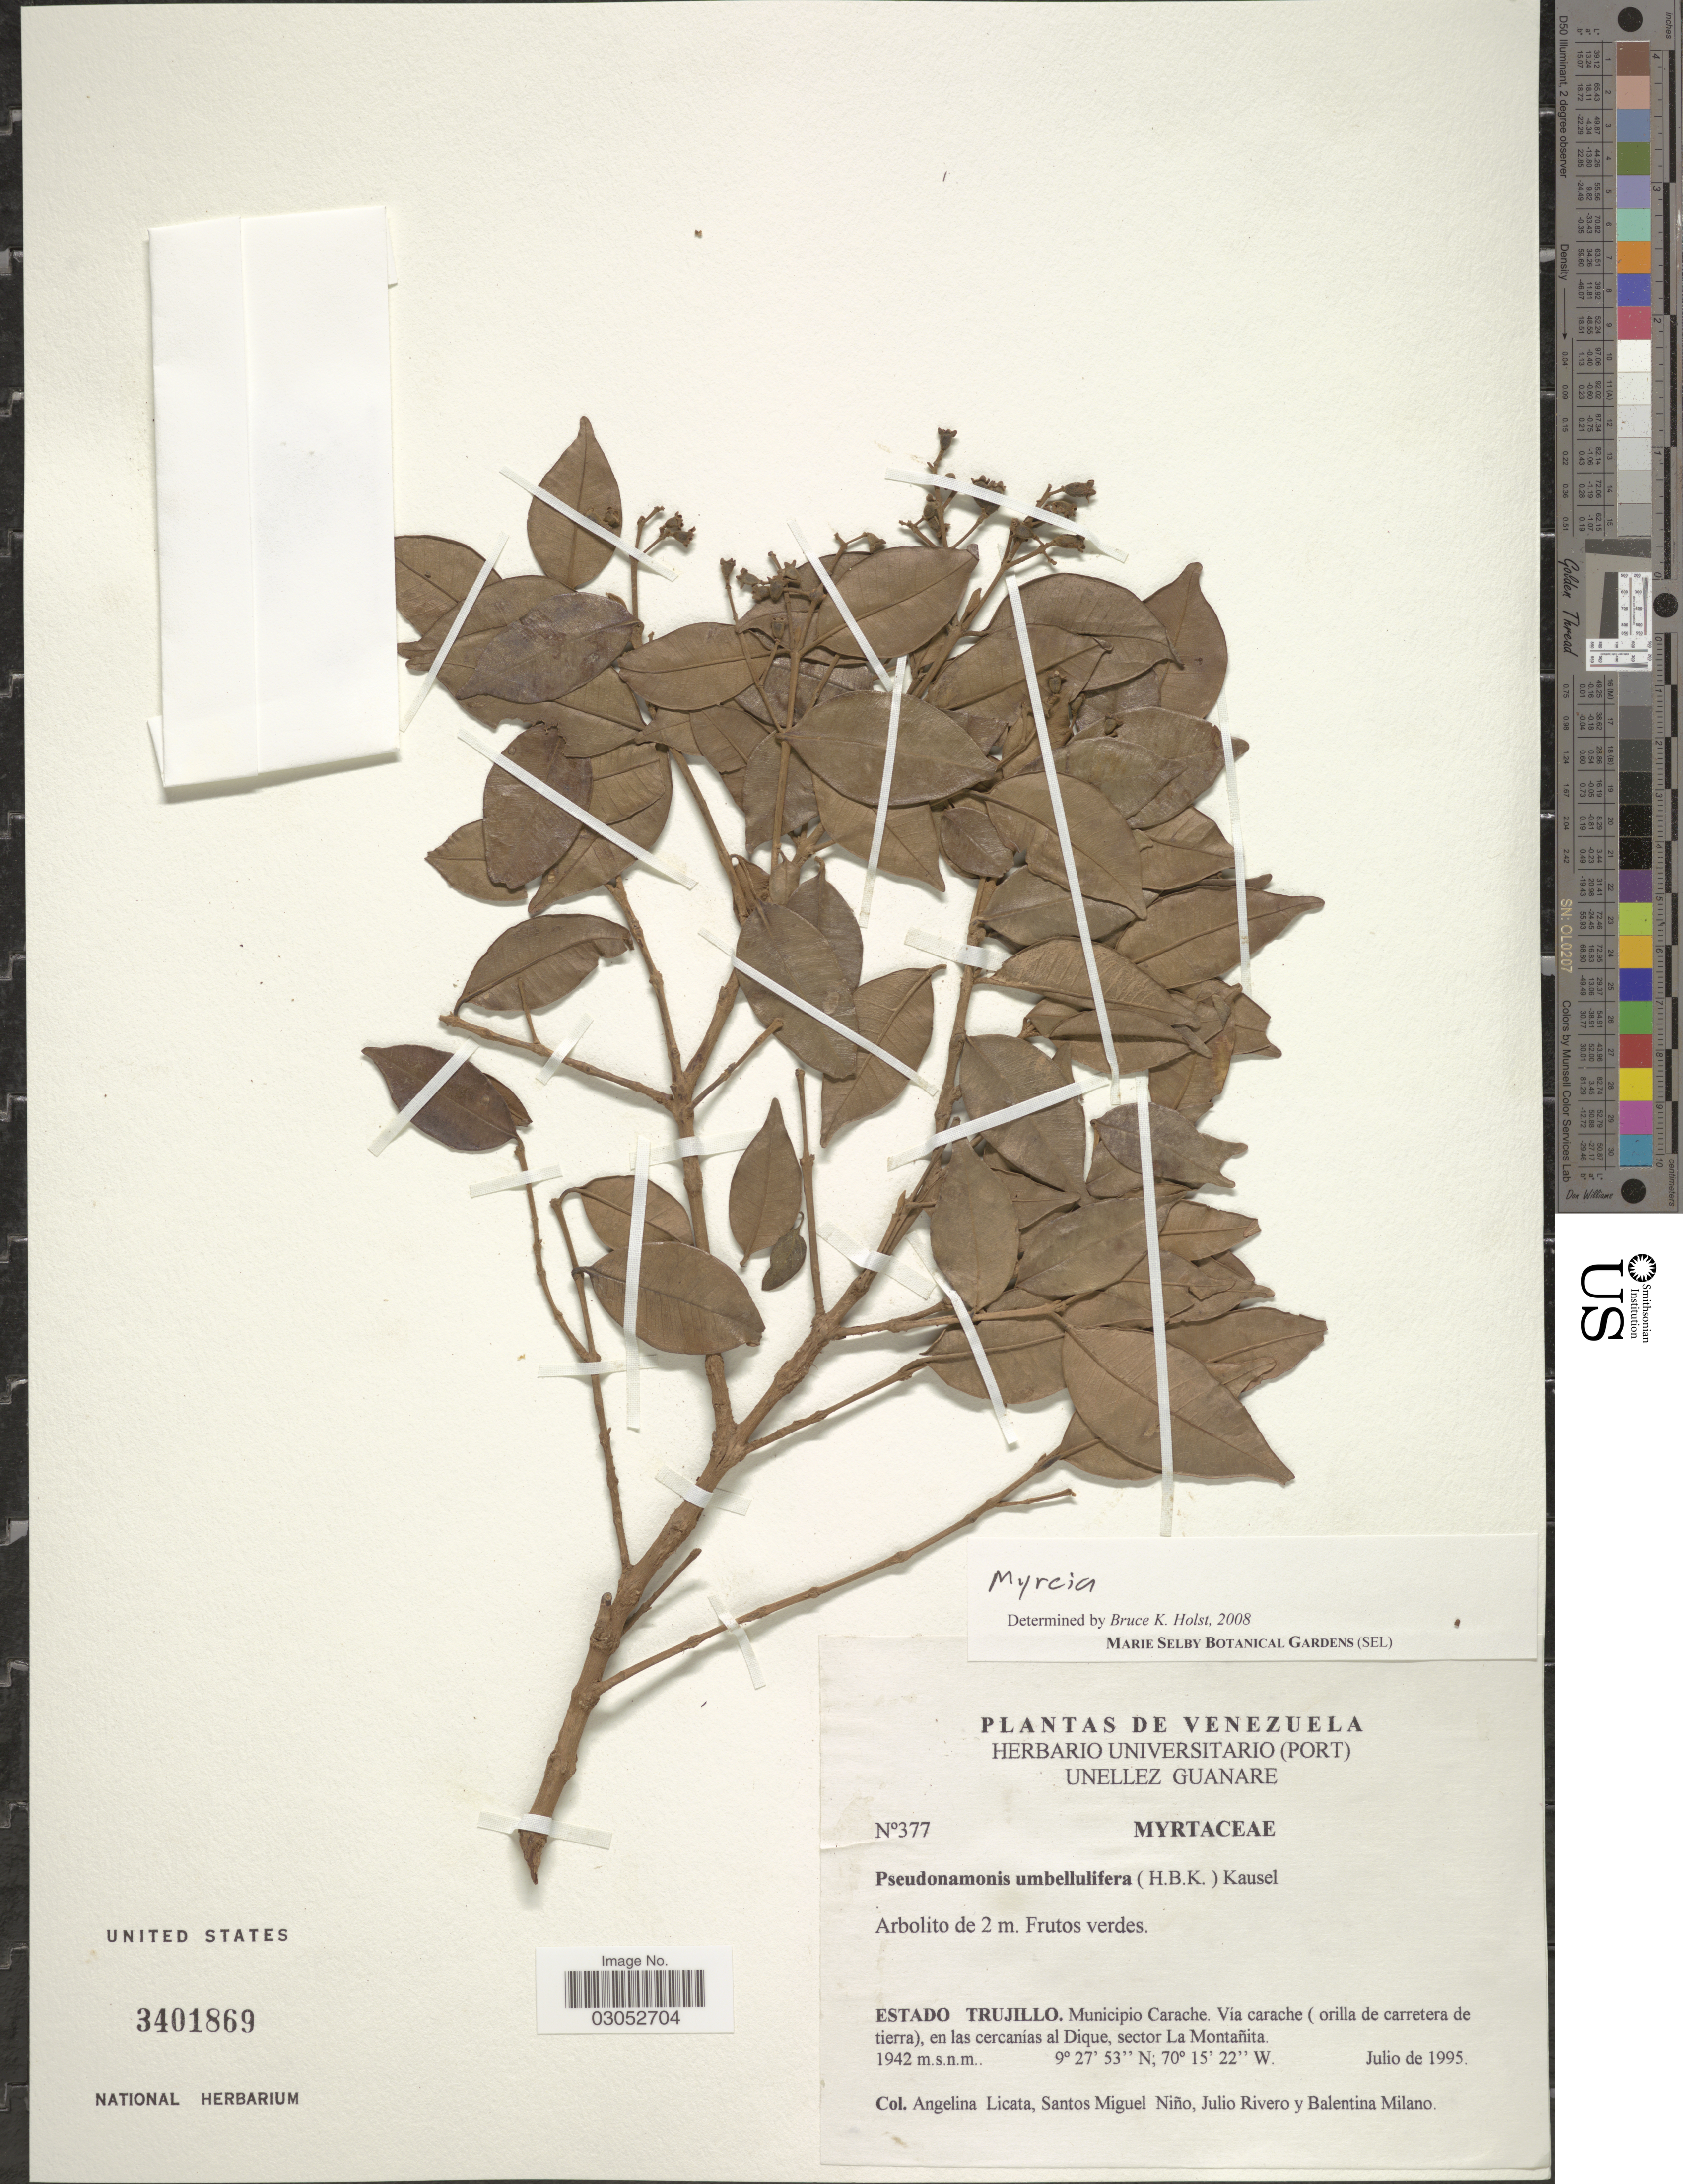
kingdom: Plantae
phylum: Tracheophyta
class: Magnoliopsida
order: Myrtales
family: Myrtaceae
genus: Myrcia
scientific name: Myrcia sp.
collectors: A. Licata, S. M. Niño, J. Rivero & B. Milano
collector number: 377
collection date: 1995-07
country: Venezuela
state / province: Trujillo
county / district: Carache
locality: Vía carache (orilla de carretera de tierra), en las cercanías al Dique, sector La Montañita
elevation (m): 1942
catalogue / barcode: US 3401869